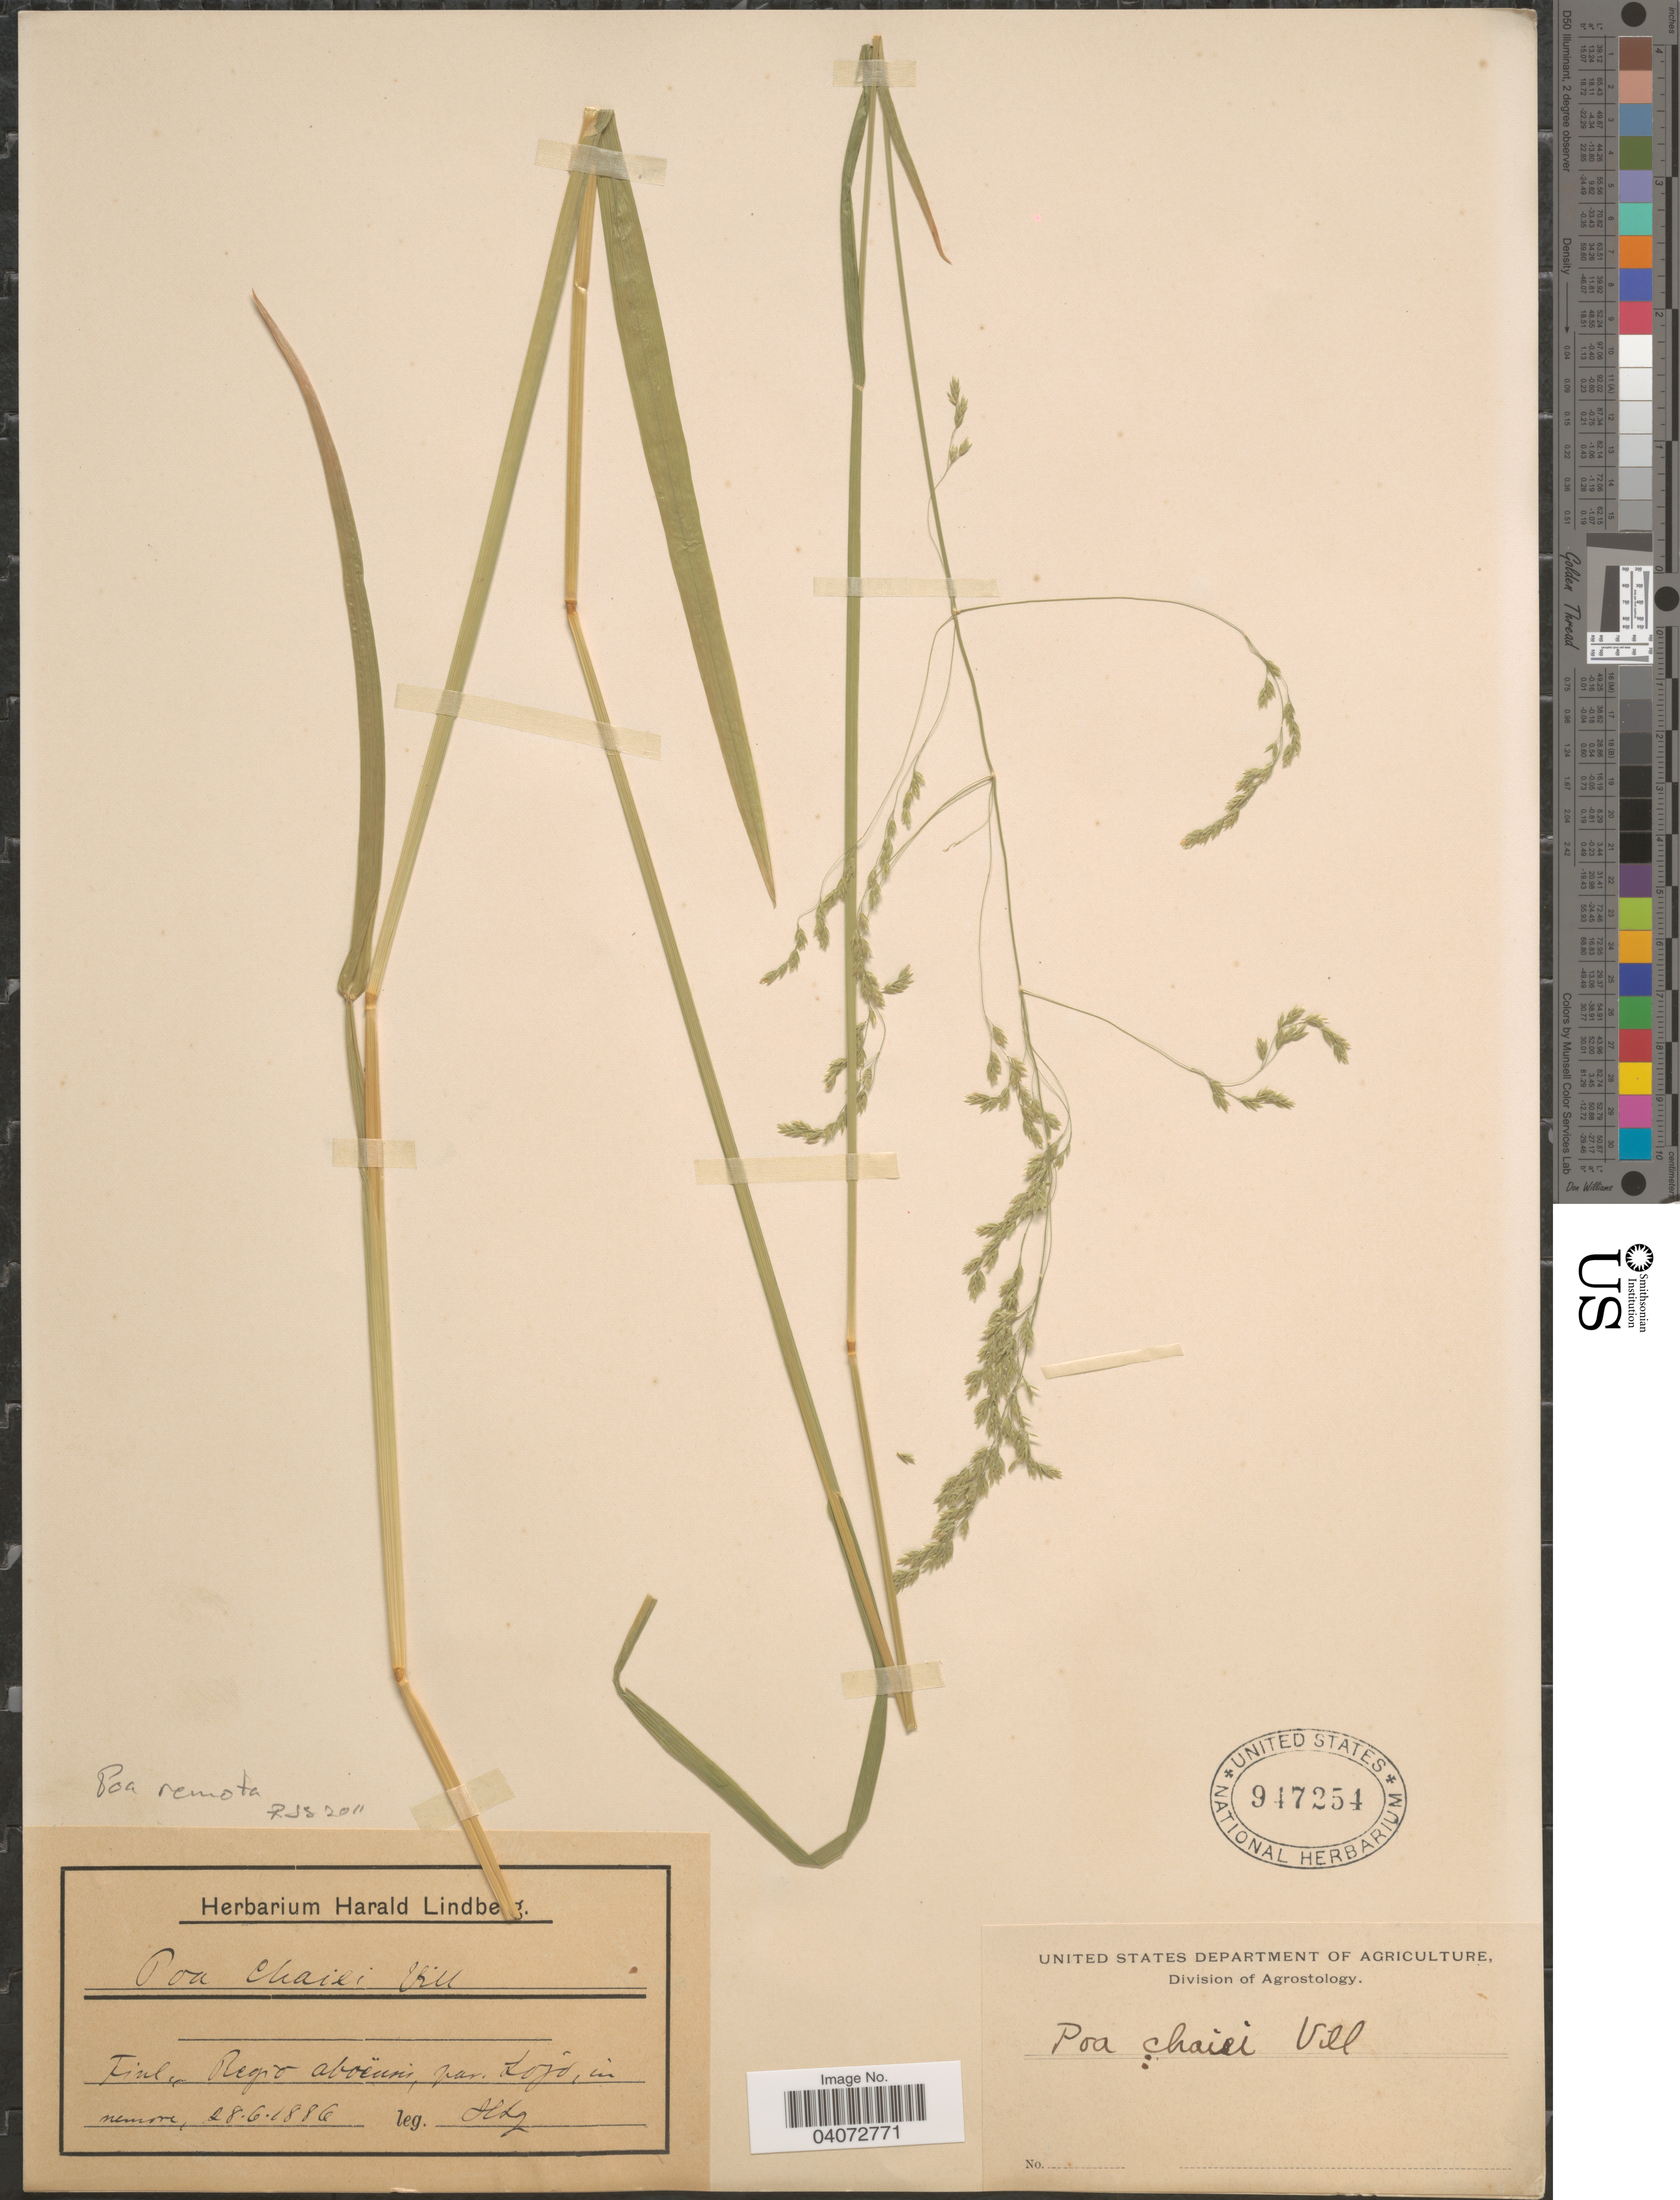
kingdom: Plantae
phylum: Tracheophyta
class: Liliopsida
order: Poales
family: Poaceae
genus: Poa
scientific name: Poa remota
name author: Forselles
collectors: H. Lindberg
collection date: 1886-06-28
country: Finland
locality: Tirol. Regio aboënis, par. Lojo, in nemore.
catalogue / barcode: US 947254